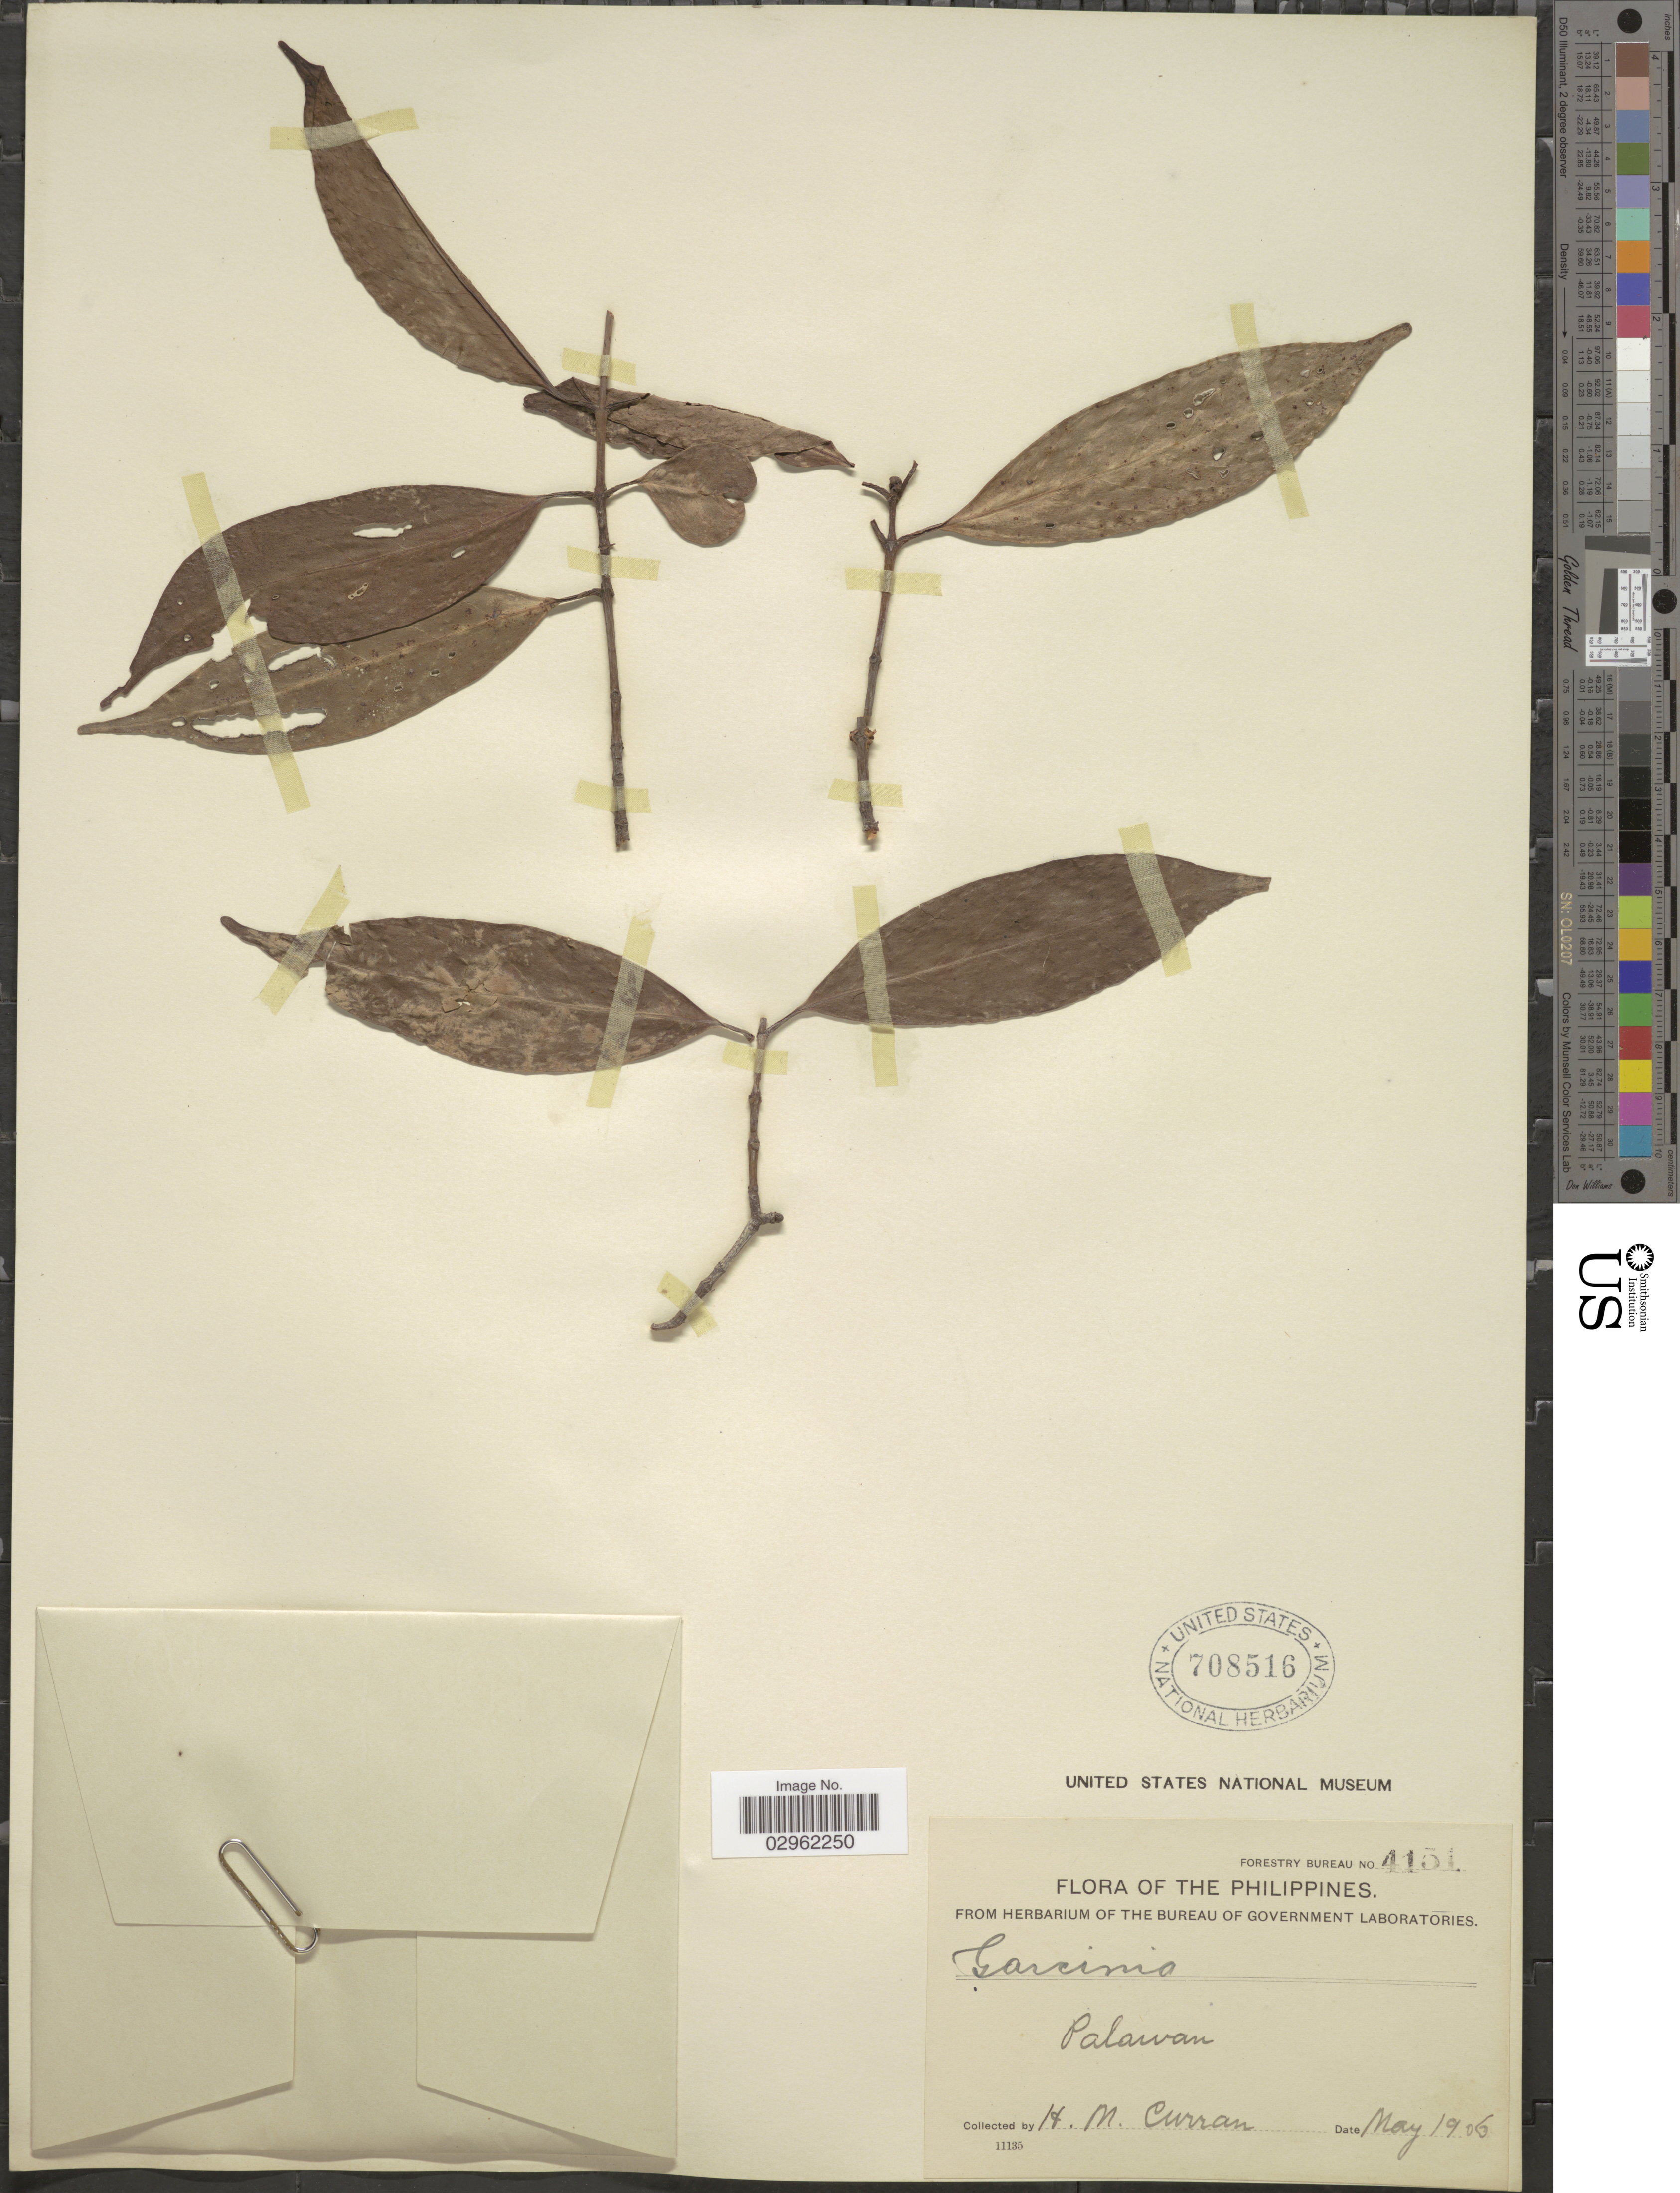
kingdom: Plantae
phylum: Tracheophyta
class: Magnoliopsida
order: Malpighiales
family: Clusiaceae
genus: Garcinia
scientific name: Garcinia sp.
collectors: H. M. Curran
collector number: Forestry Bureau 4151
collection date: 1906-05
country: Philippines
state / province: Mimaropa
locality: Palawan.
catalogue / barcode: US 708516